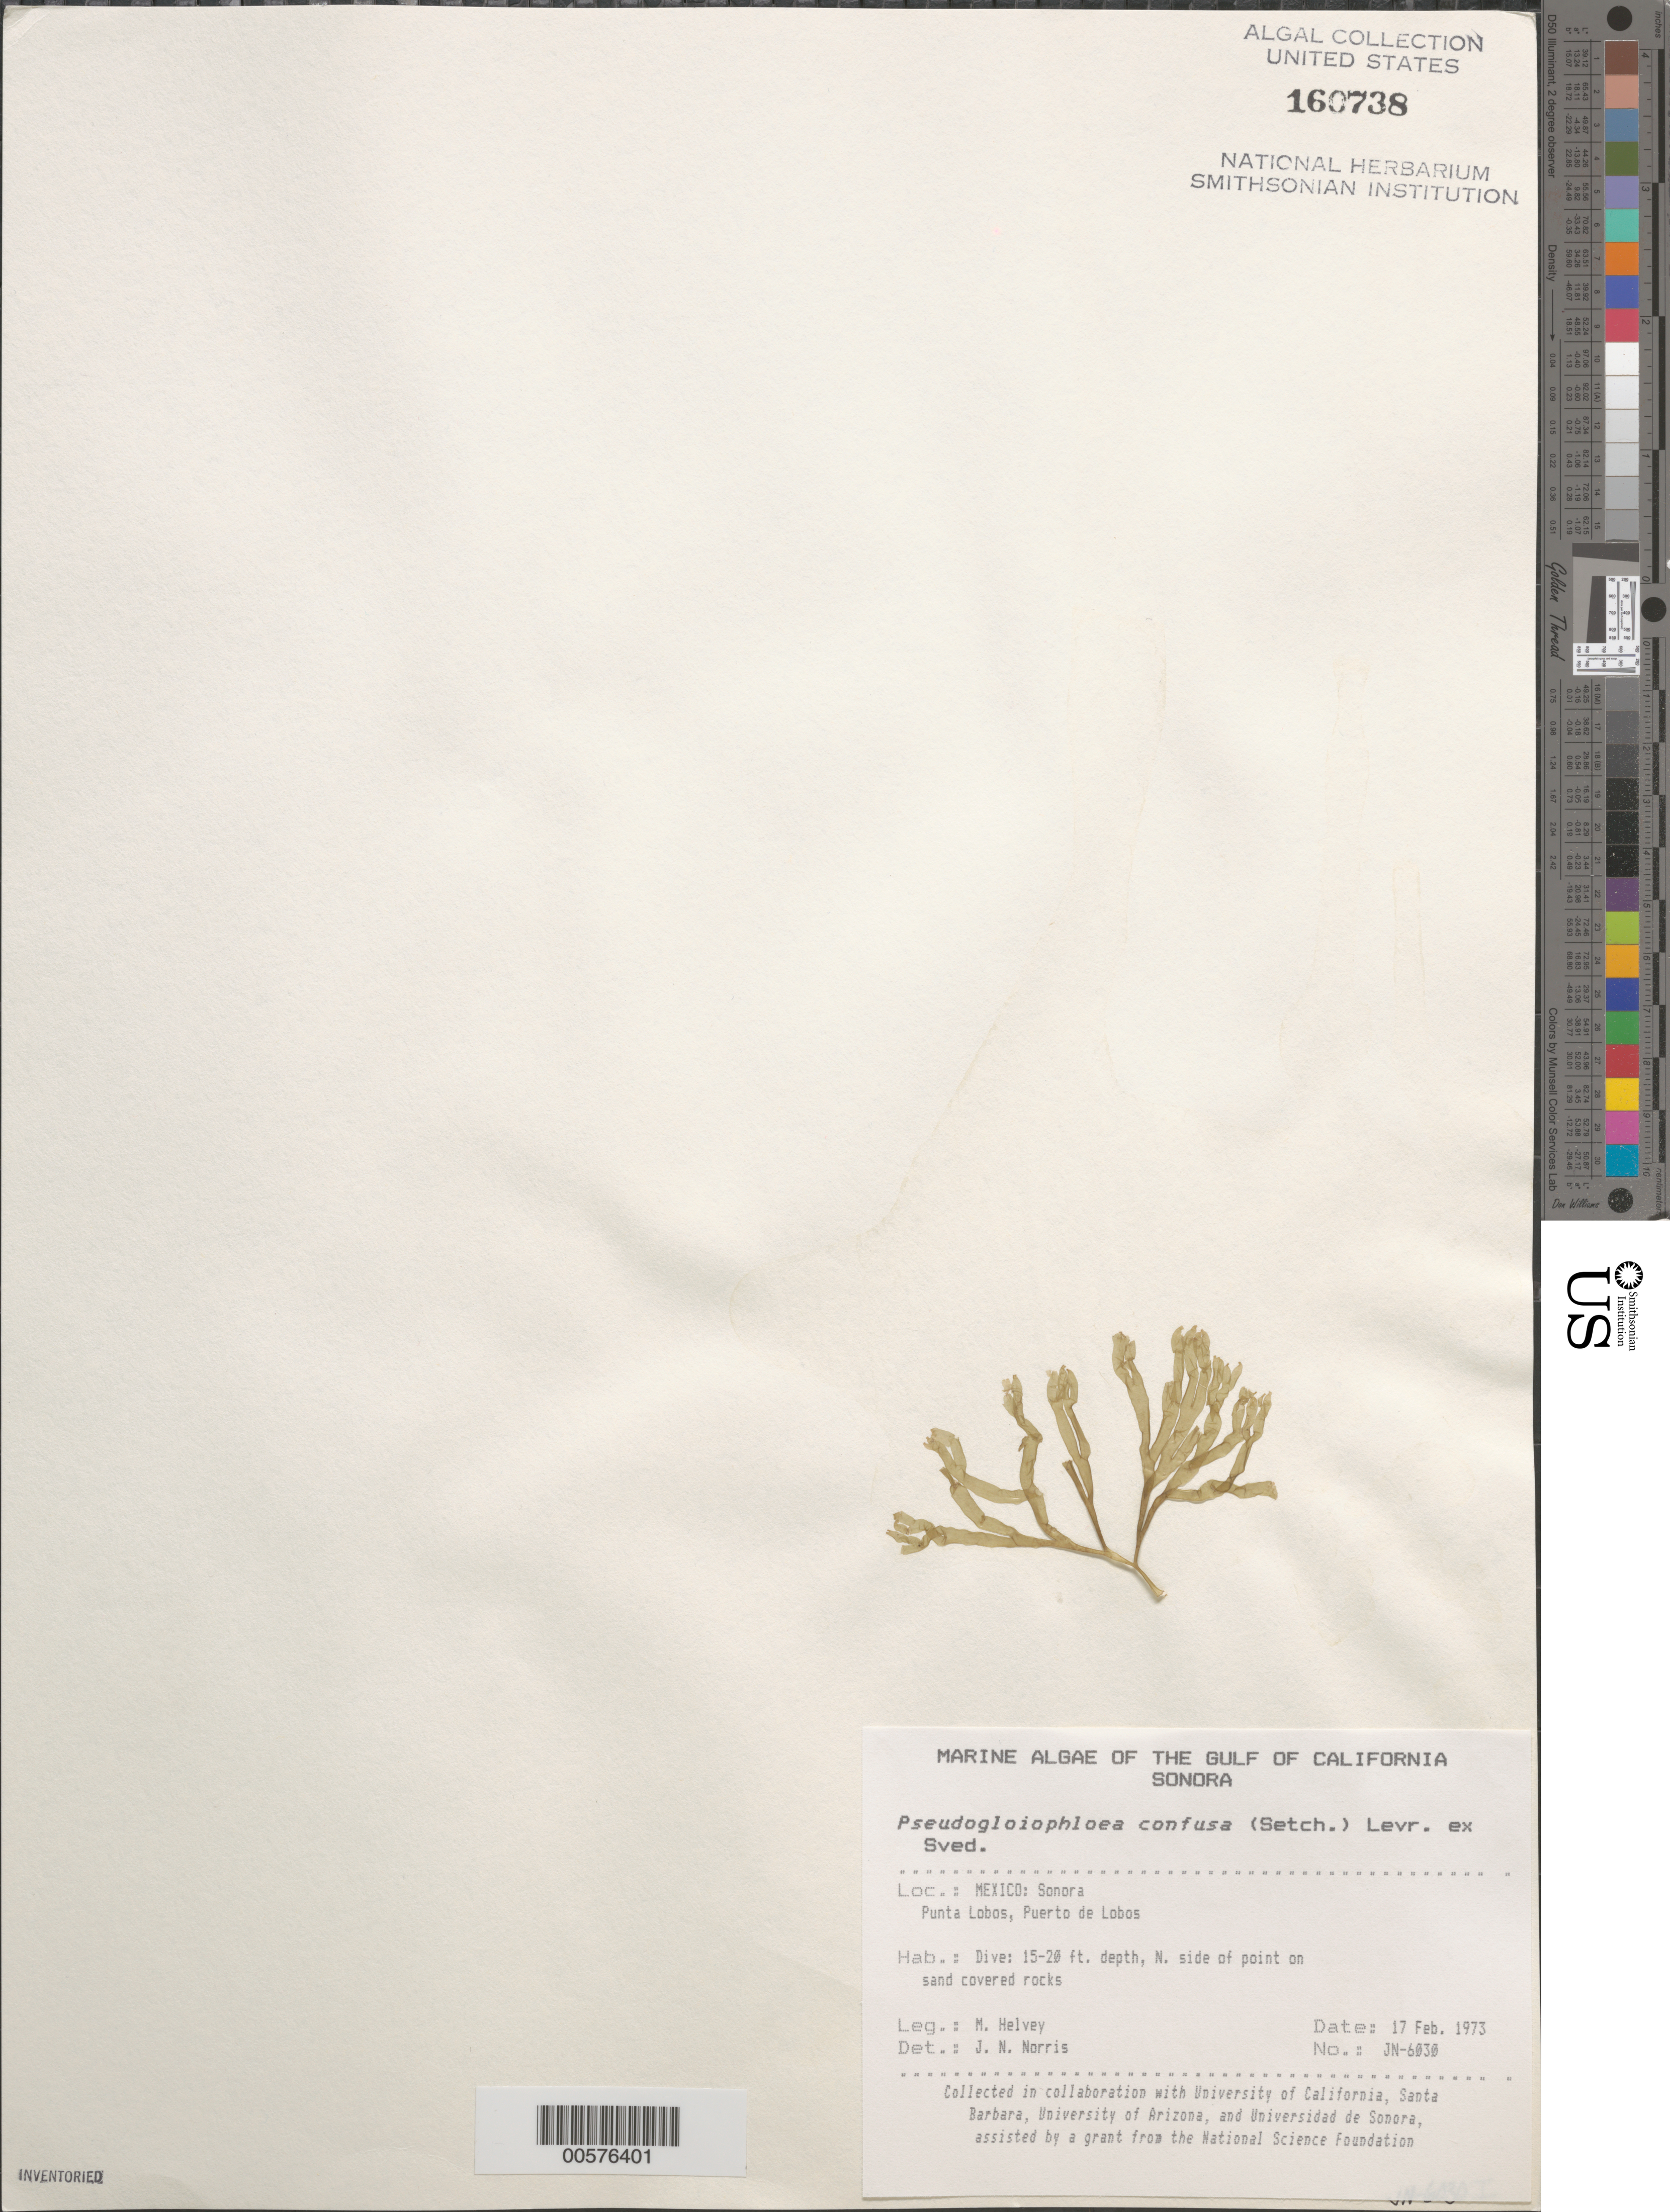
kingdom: Plantae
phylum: Rhodophyta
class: Florideophyceae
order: Nemaliales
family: Scinaiaceae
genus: Scinaia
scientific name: Scinaia confusa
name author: (Setch.) Huisman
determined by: Algae name updating Project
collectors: M. Helvey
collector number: JN-6030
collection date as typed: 17 Feb 1973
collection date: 1973-02-17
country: Mexico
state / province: Sonora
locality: Punta lobos, puerto de lobos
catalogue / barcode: US 160738